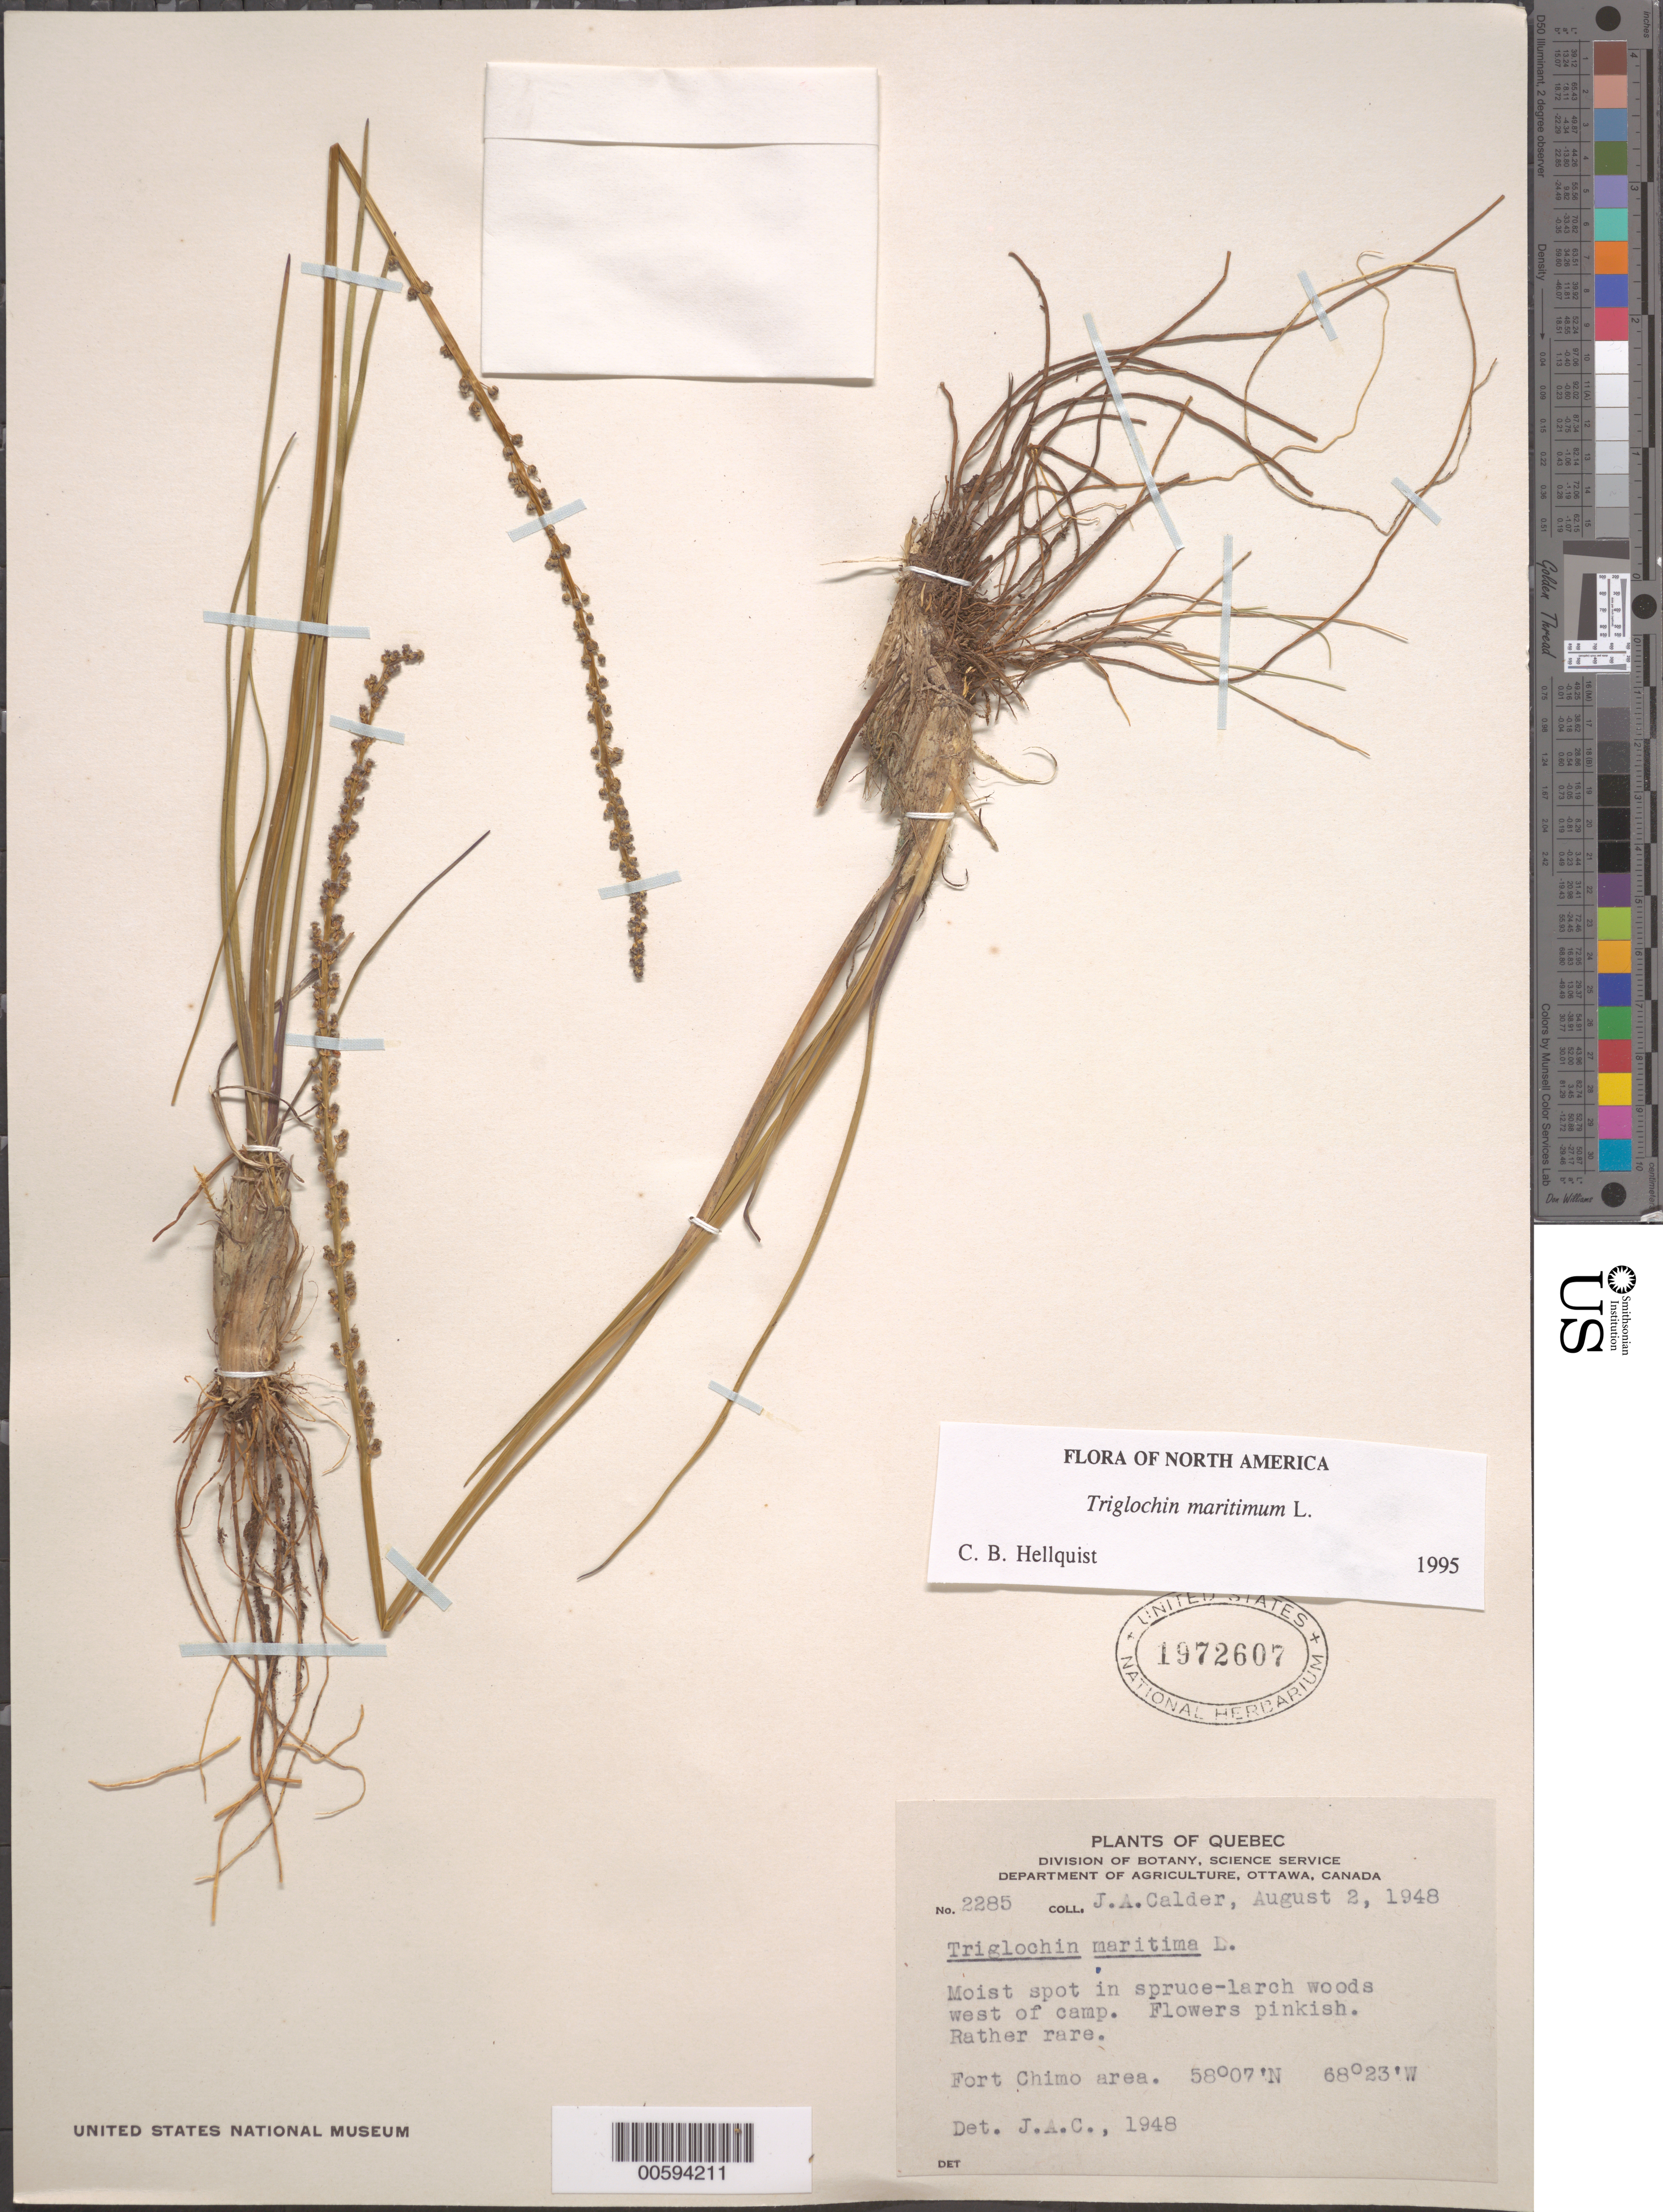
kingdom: Plantae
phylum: Tracheophyta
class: Liliopsida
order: Alismatales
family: Juncaginaceae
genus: Triglochin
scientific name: Triglochin maritima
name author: L.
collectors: J. A. Calder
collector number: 2285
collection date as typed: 02 Aug 1948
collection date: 1948-08-02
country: Canada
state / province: Quebec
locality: Fort Chimo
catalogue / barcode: US 1972607